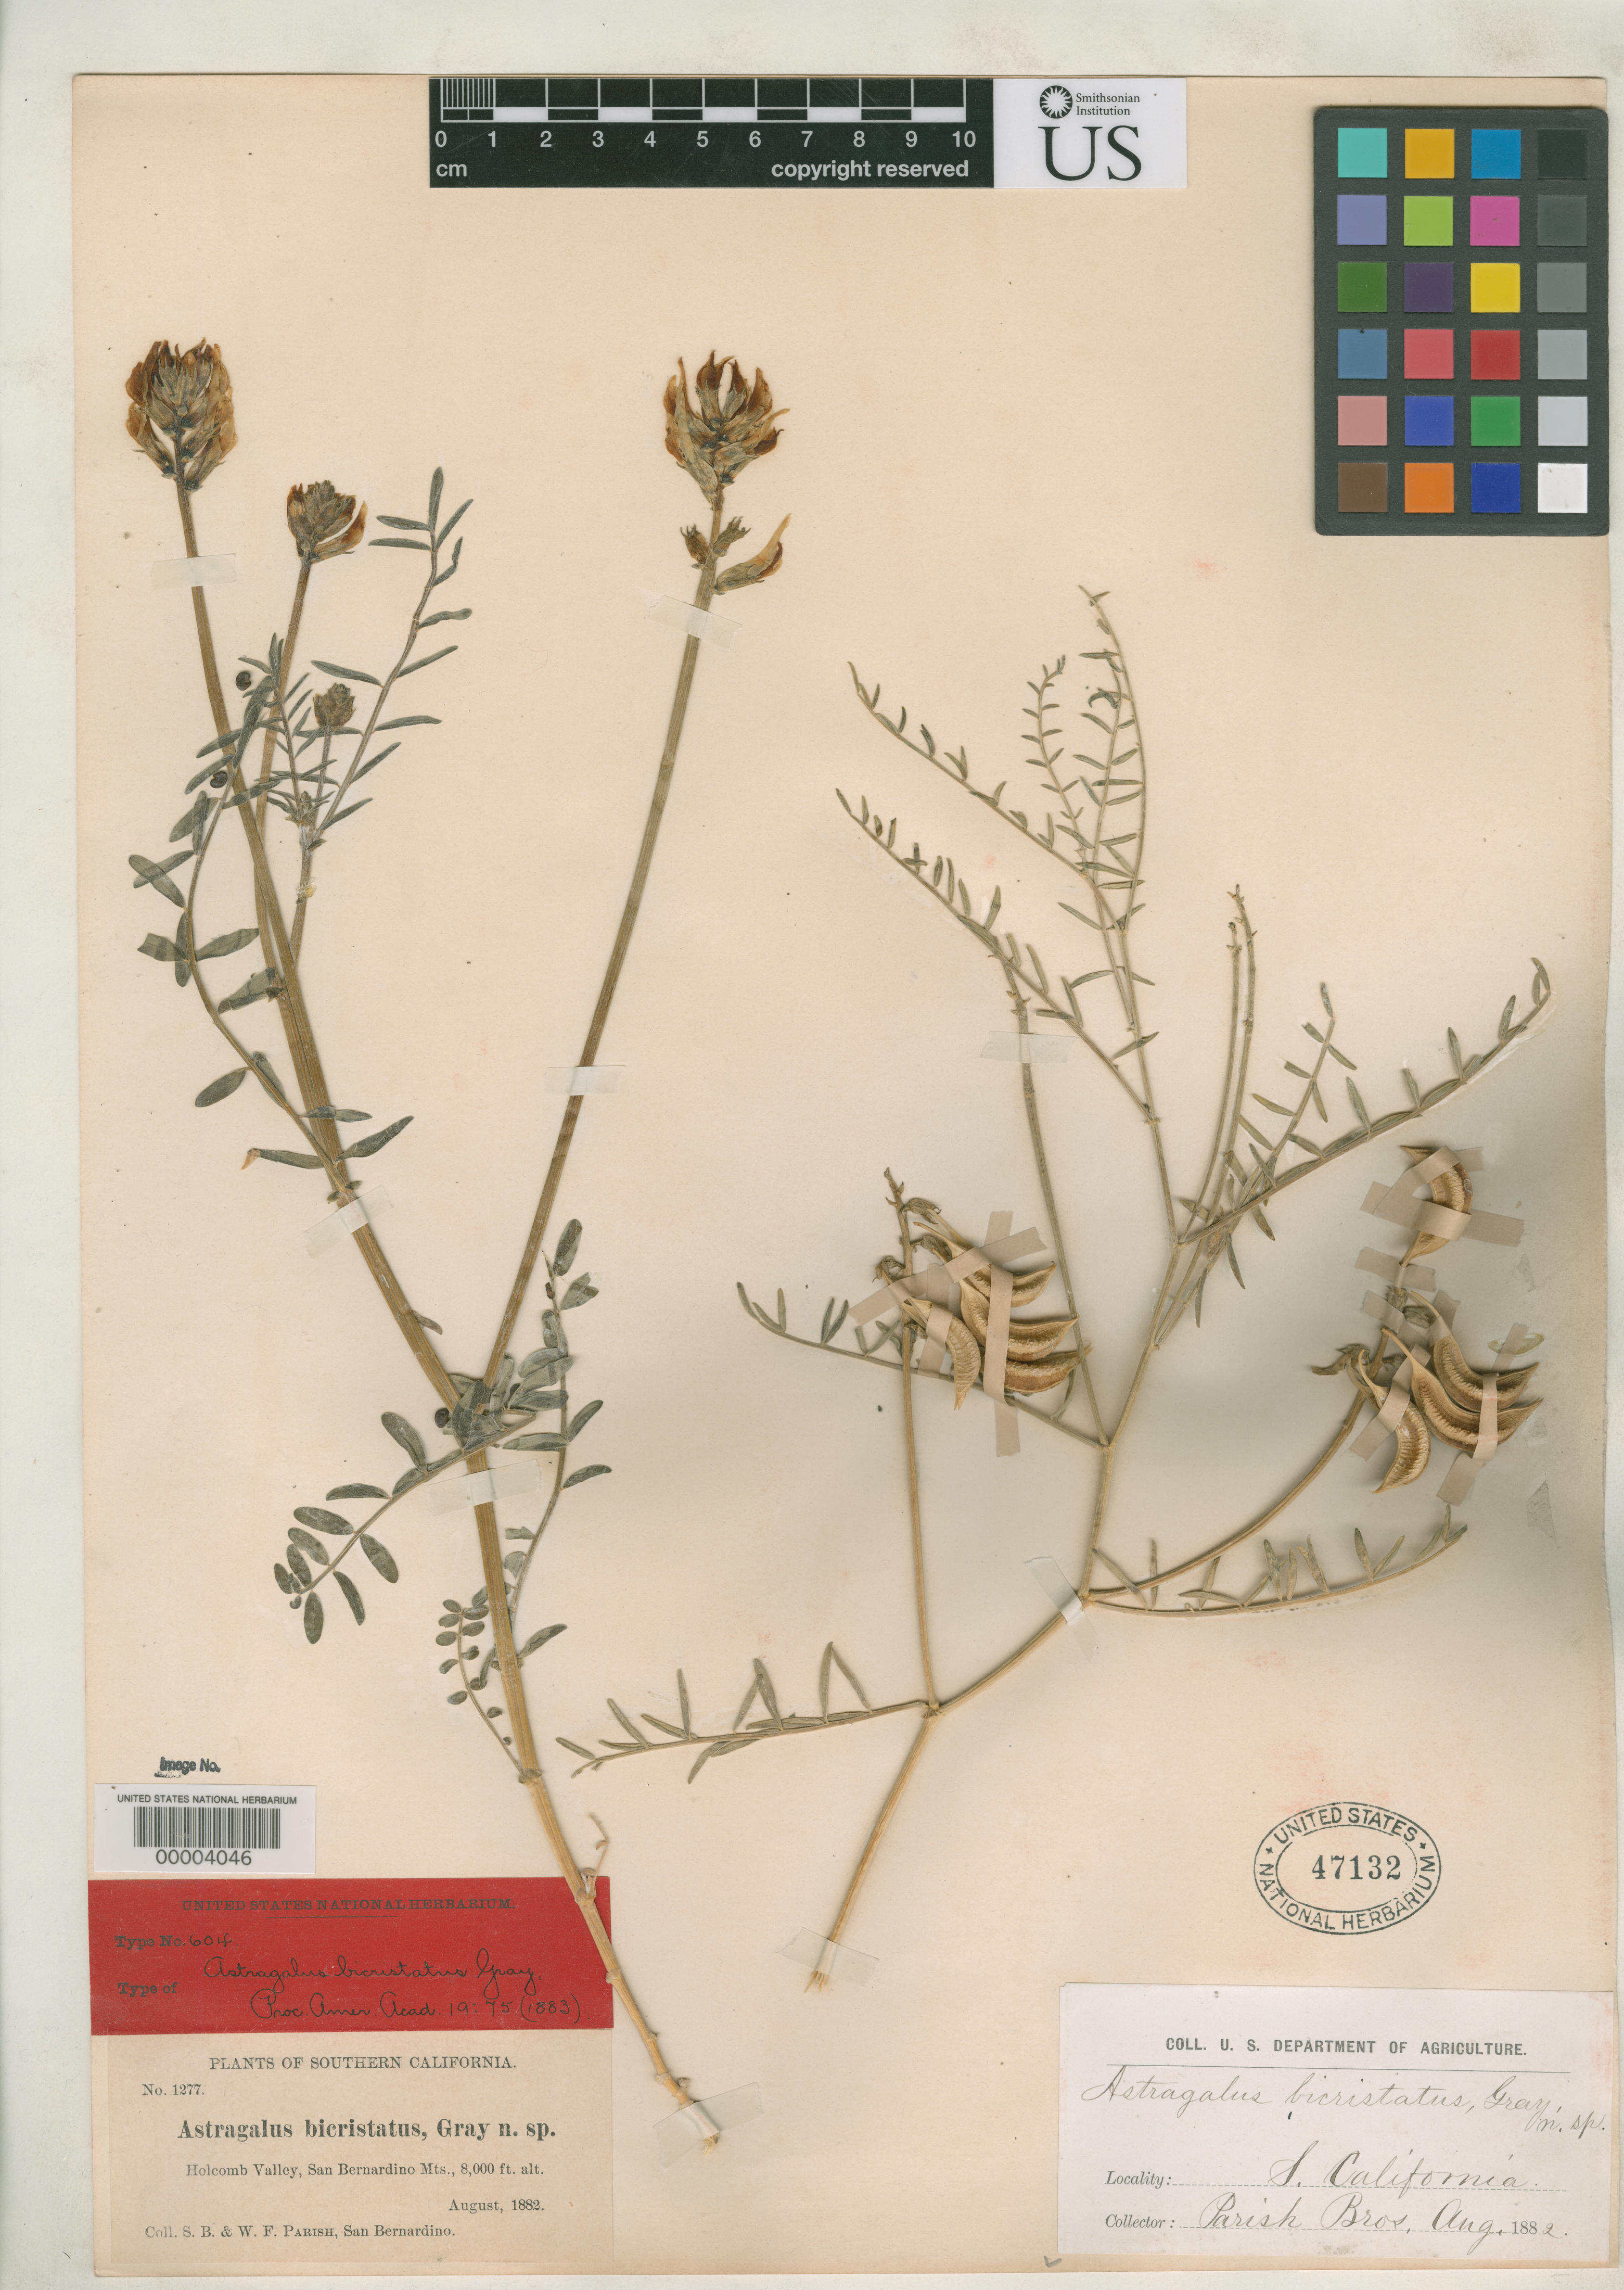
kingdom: Plantae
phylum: Tracheophyta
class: Magnoliopsida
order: Fabales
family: Fabaceae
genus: Astragalus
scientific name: Astragalus bicristatus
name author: A. Gray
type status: Isosyntype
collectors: S. B. Parish & W. F. Parish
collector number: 1277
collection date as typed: Aug 1882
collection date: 1882-08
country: United States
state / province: California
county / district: San Bernardino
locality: San Bernardino Mountains, Holcomb Valley.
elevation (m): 2438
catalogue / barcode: US 47132